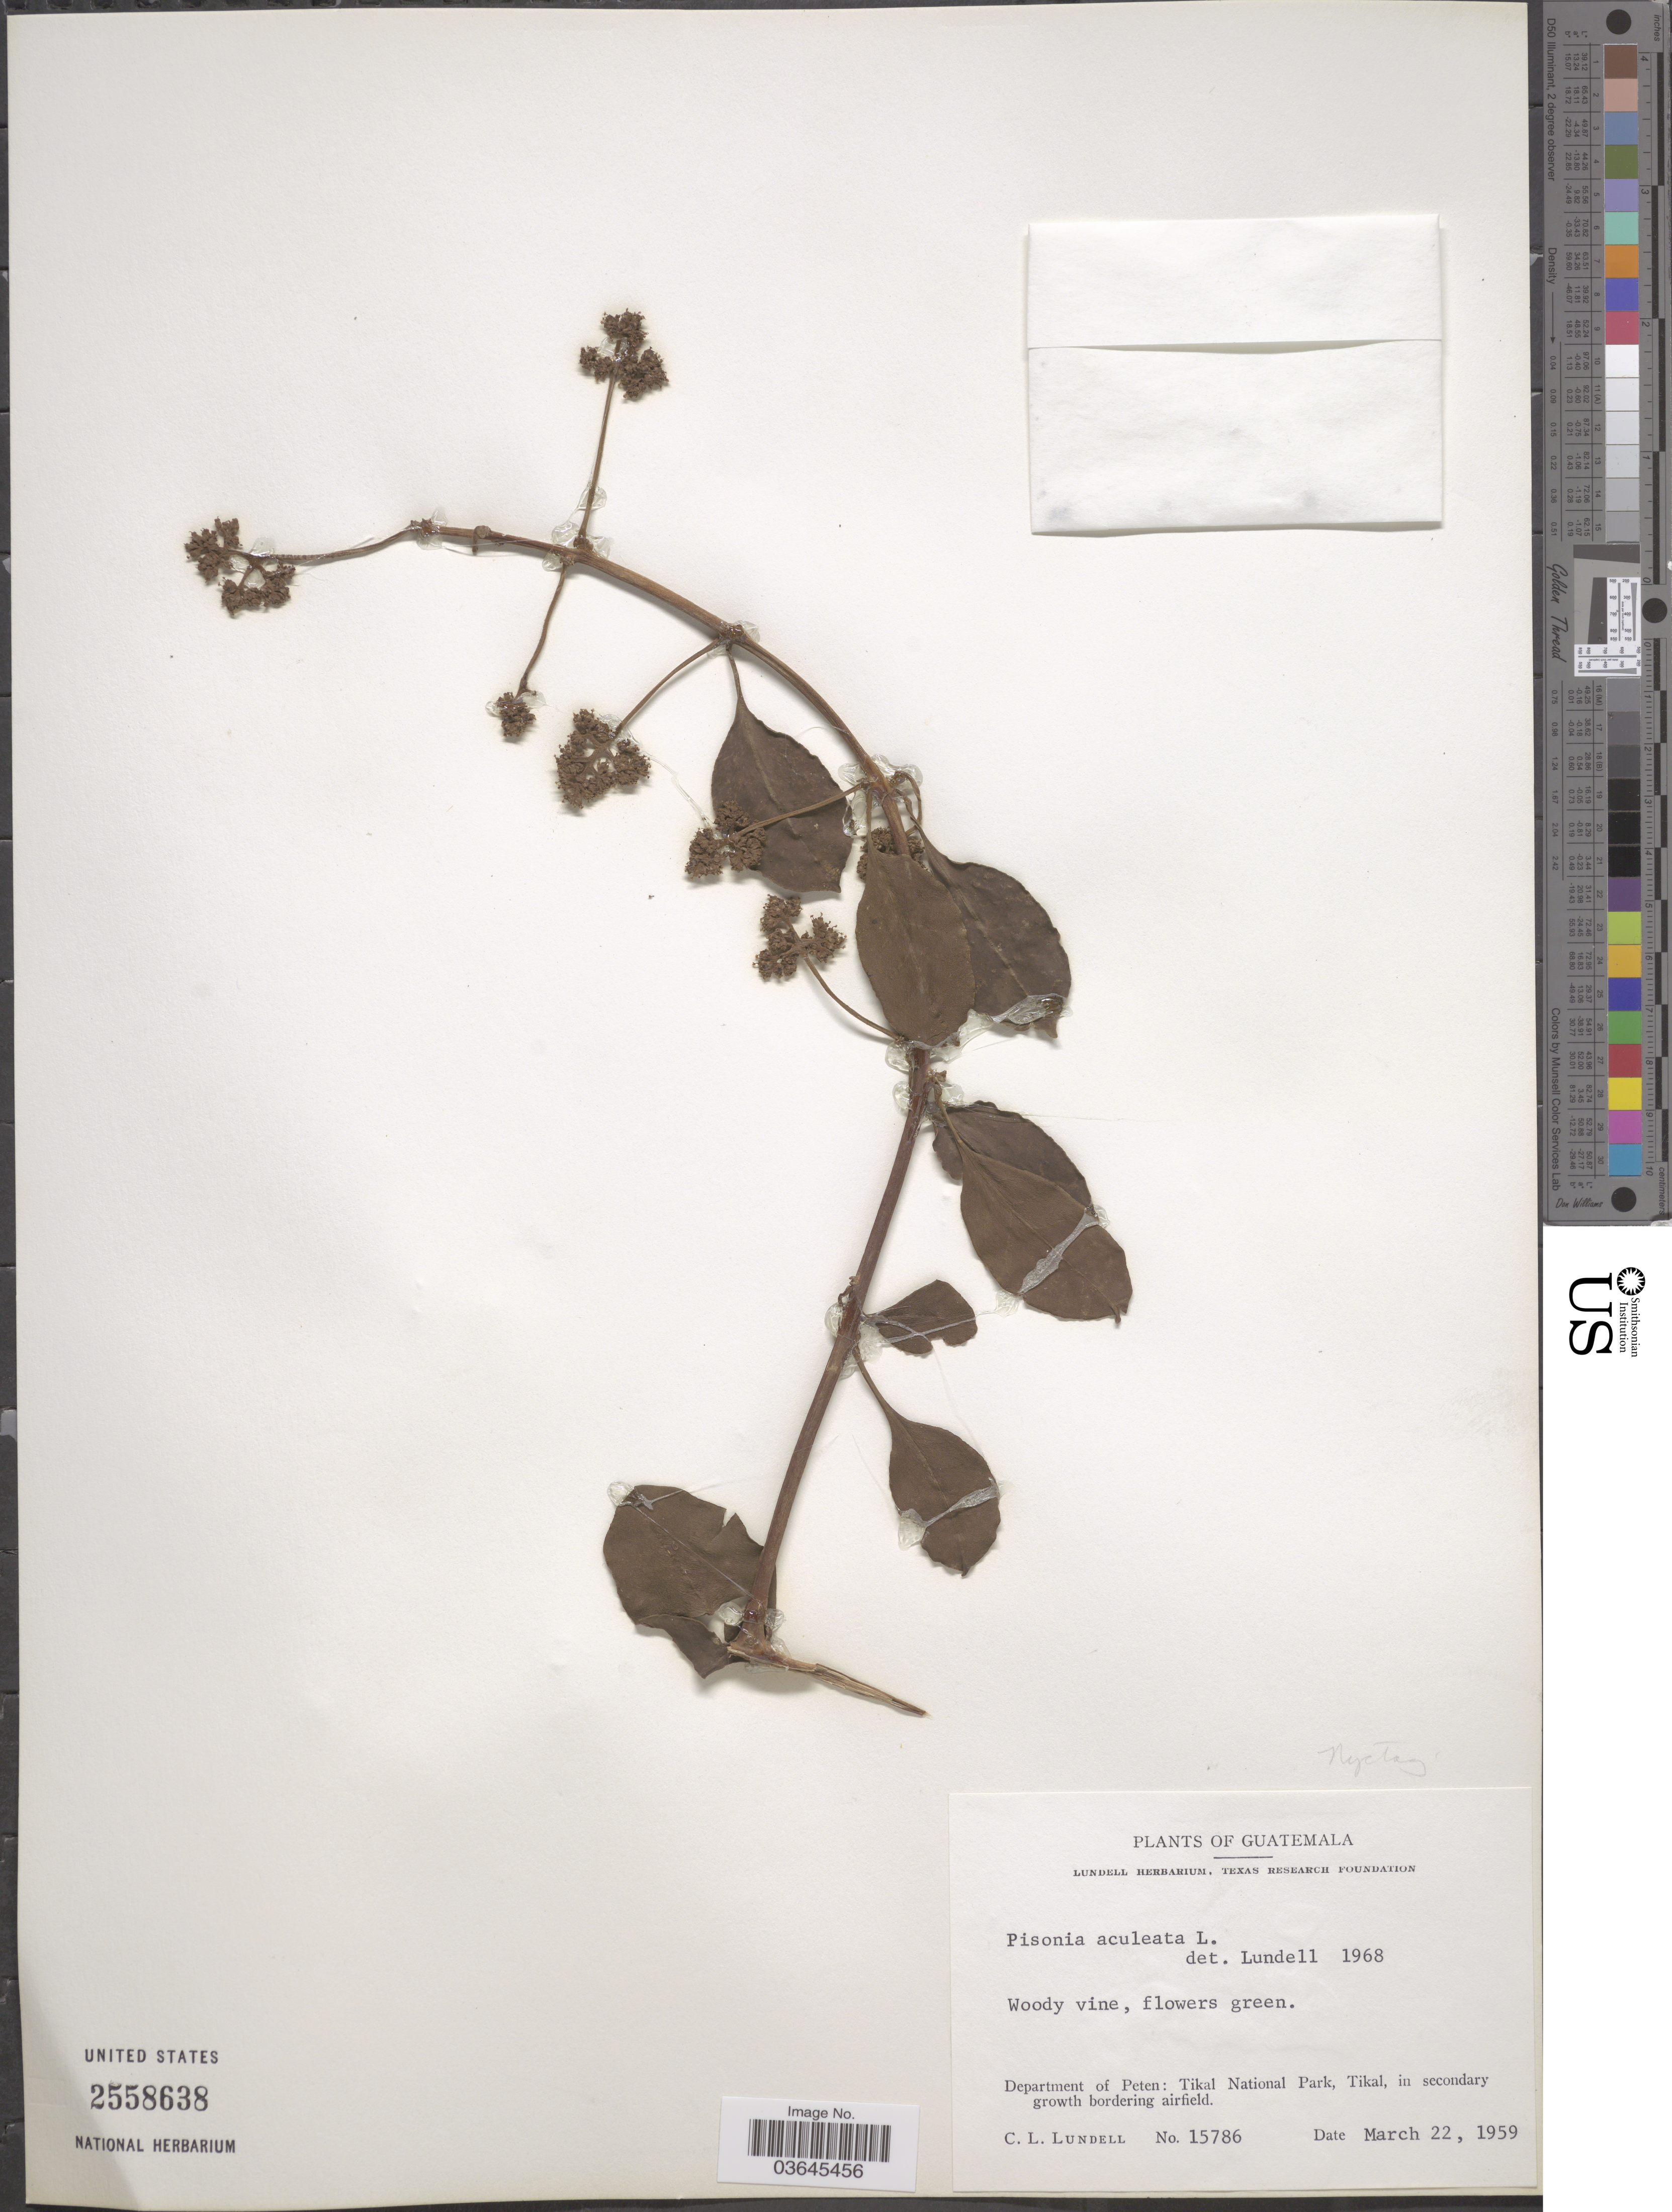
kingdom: Plantae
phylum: Tracheophyta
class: Magnoliopsida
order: Caryophyllales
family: Nyctaginaceae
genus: Pisonia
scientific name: Pisonia aculeata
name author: L.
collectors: C. L. Lundell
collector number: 15786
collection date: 1959-03-22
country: Guatemala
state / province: El Petén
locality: Department of Peten: Tikal National Park, Tikal.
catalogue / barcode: US 2558638